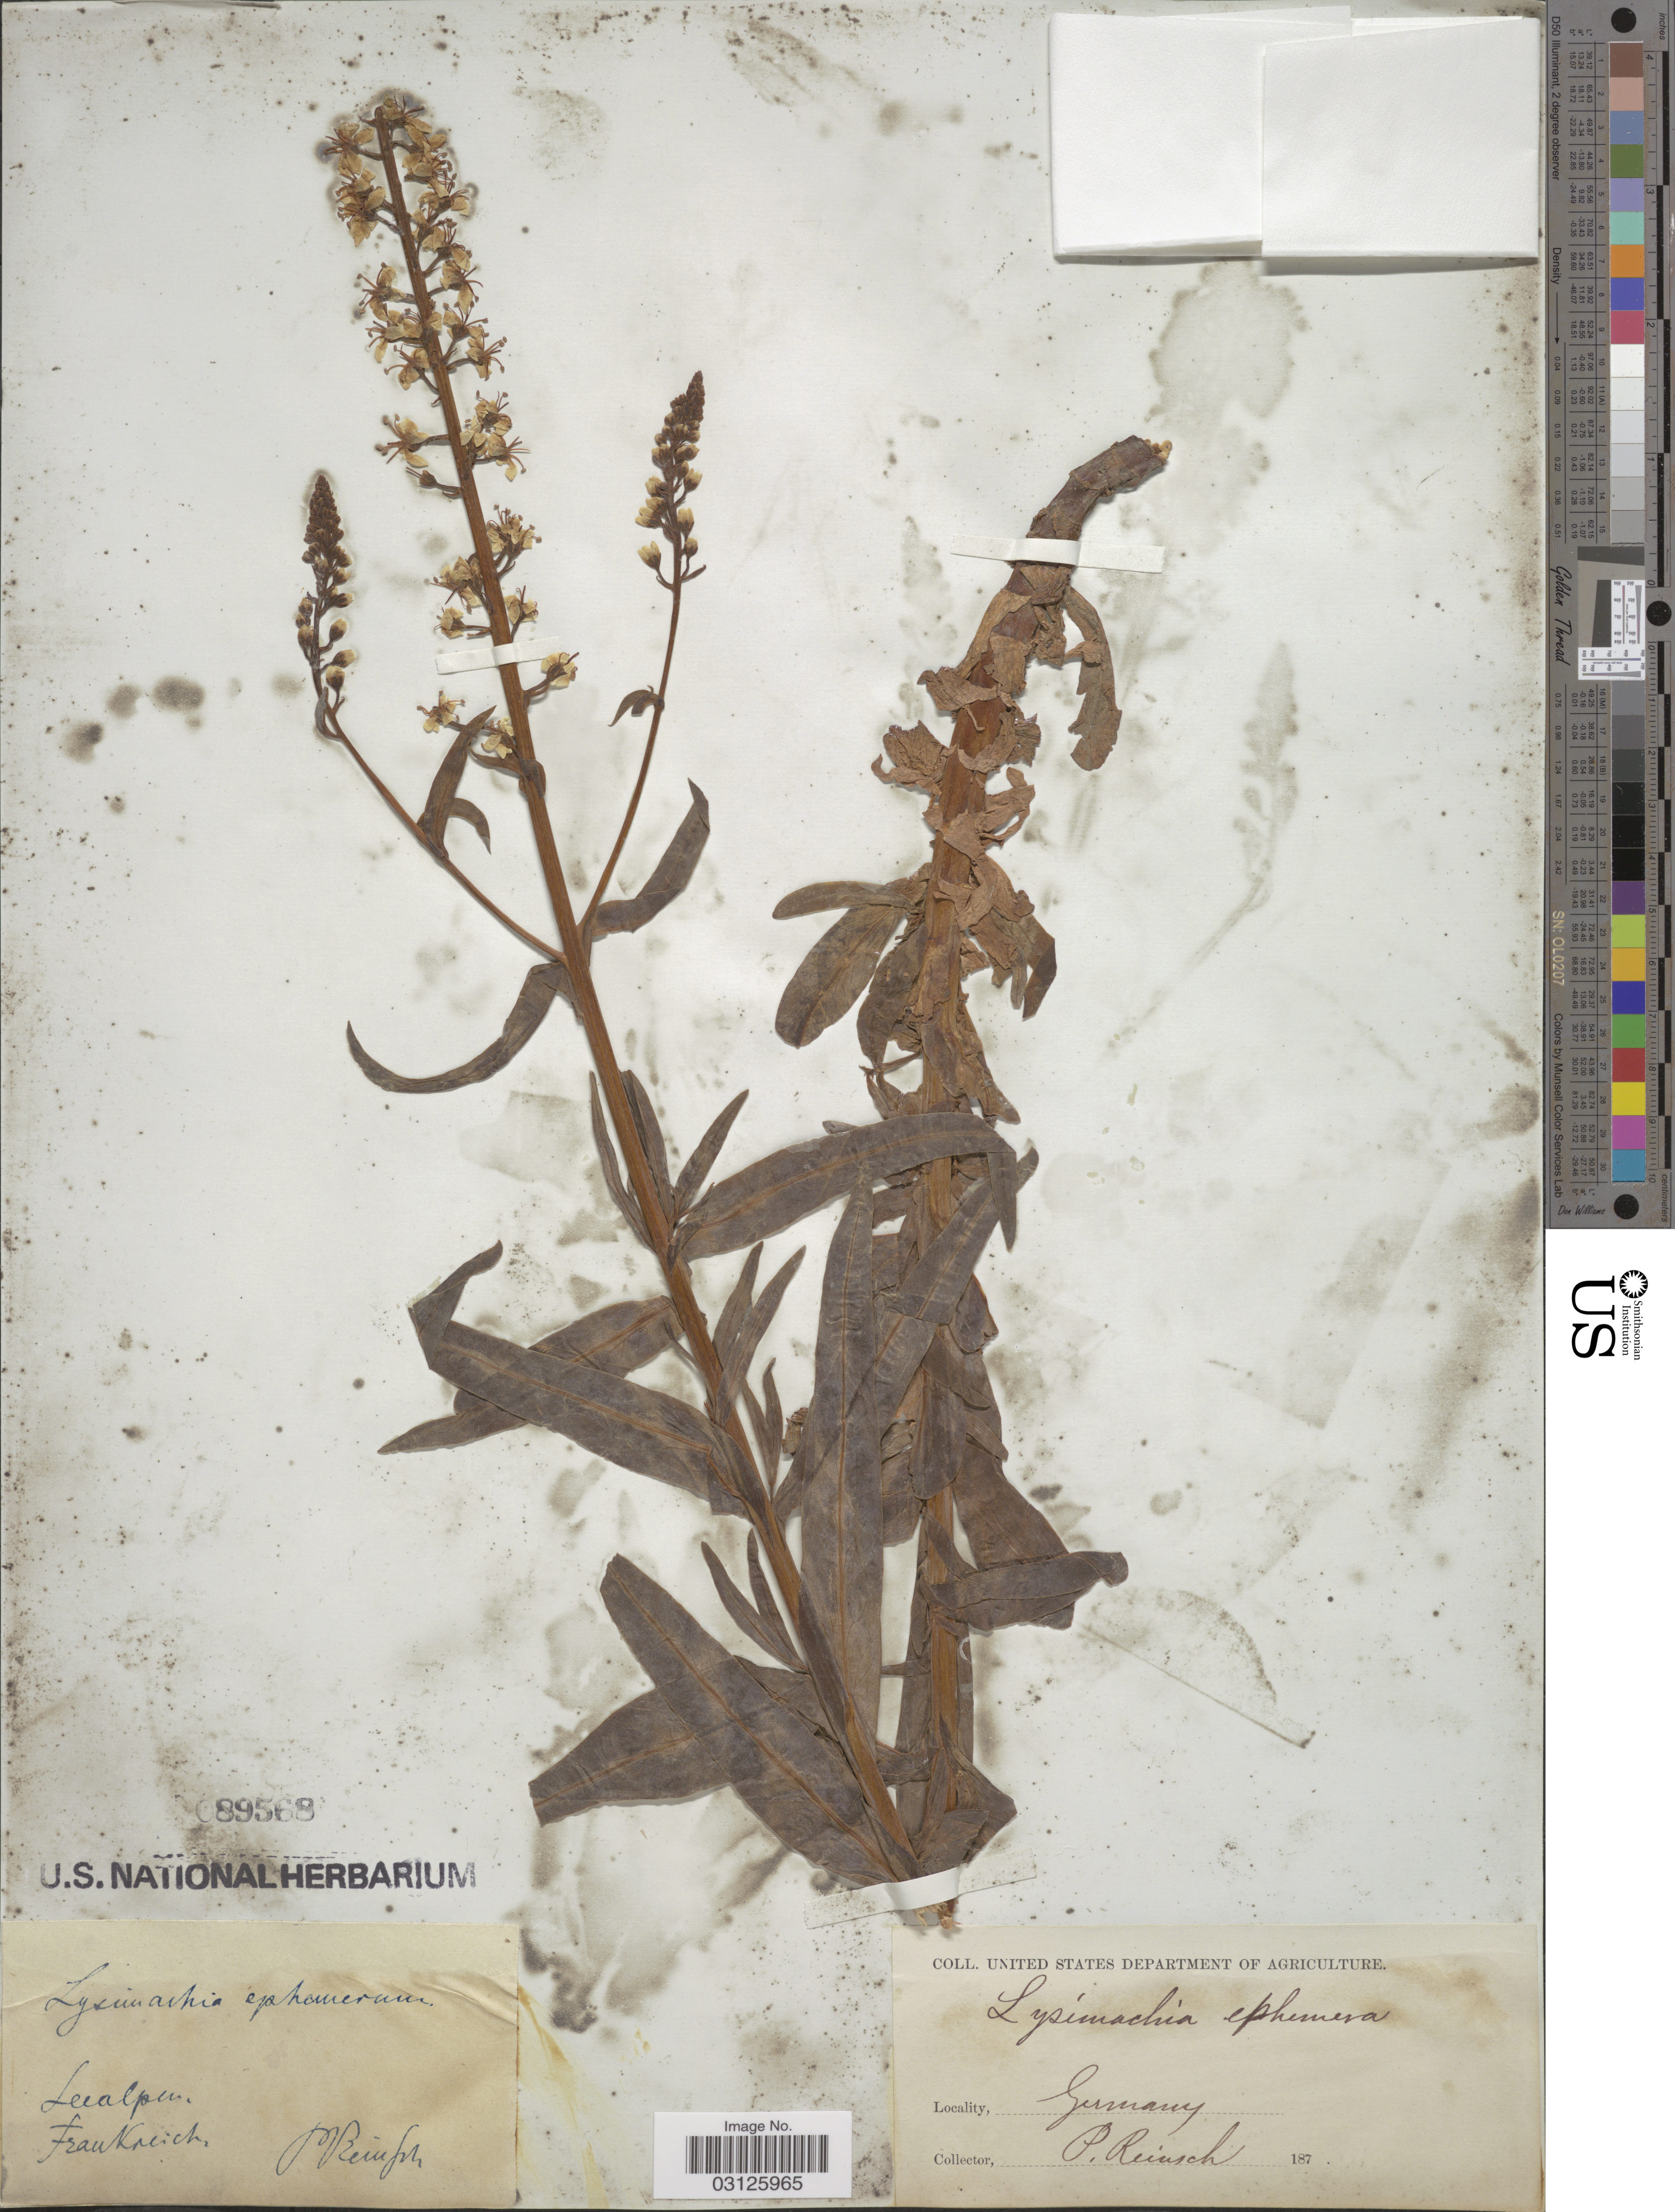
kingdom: Plantae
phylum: Tracheophyta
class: Magnoliopsida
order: Ericales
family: Primulaceae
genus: Lysimachia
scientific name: Lysimachia ephemerum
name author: L.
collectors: P. Reinsch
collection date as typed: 187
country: Germany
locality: Leealpen, Frankreich.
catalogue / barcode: US 89568